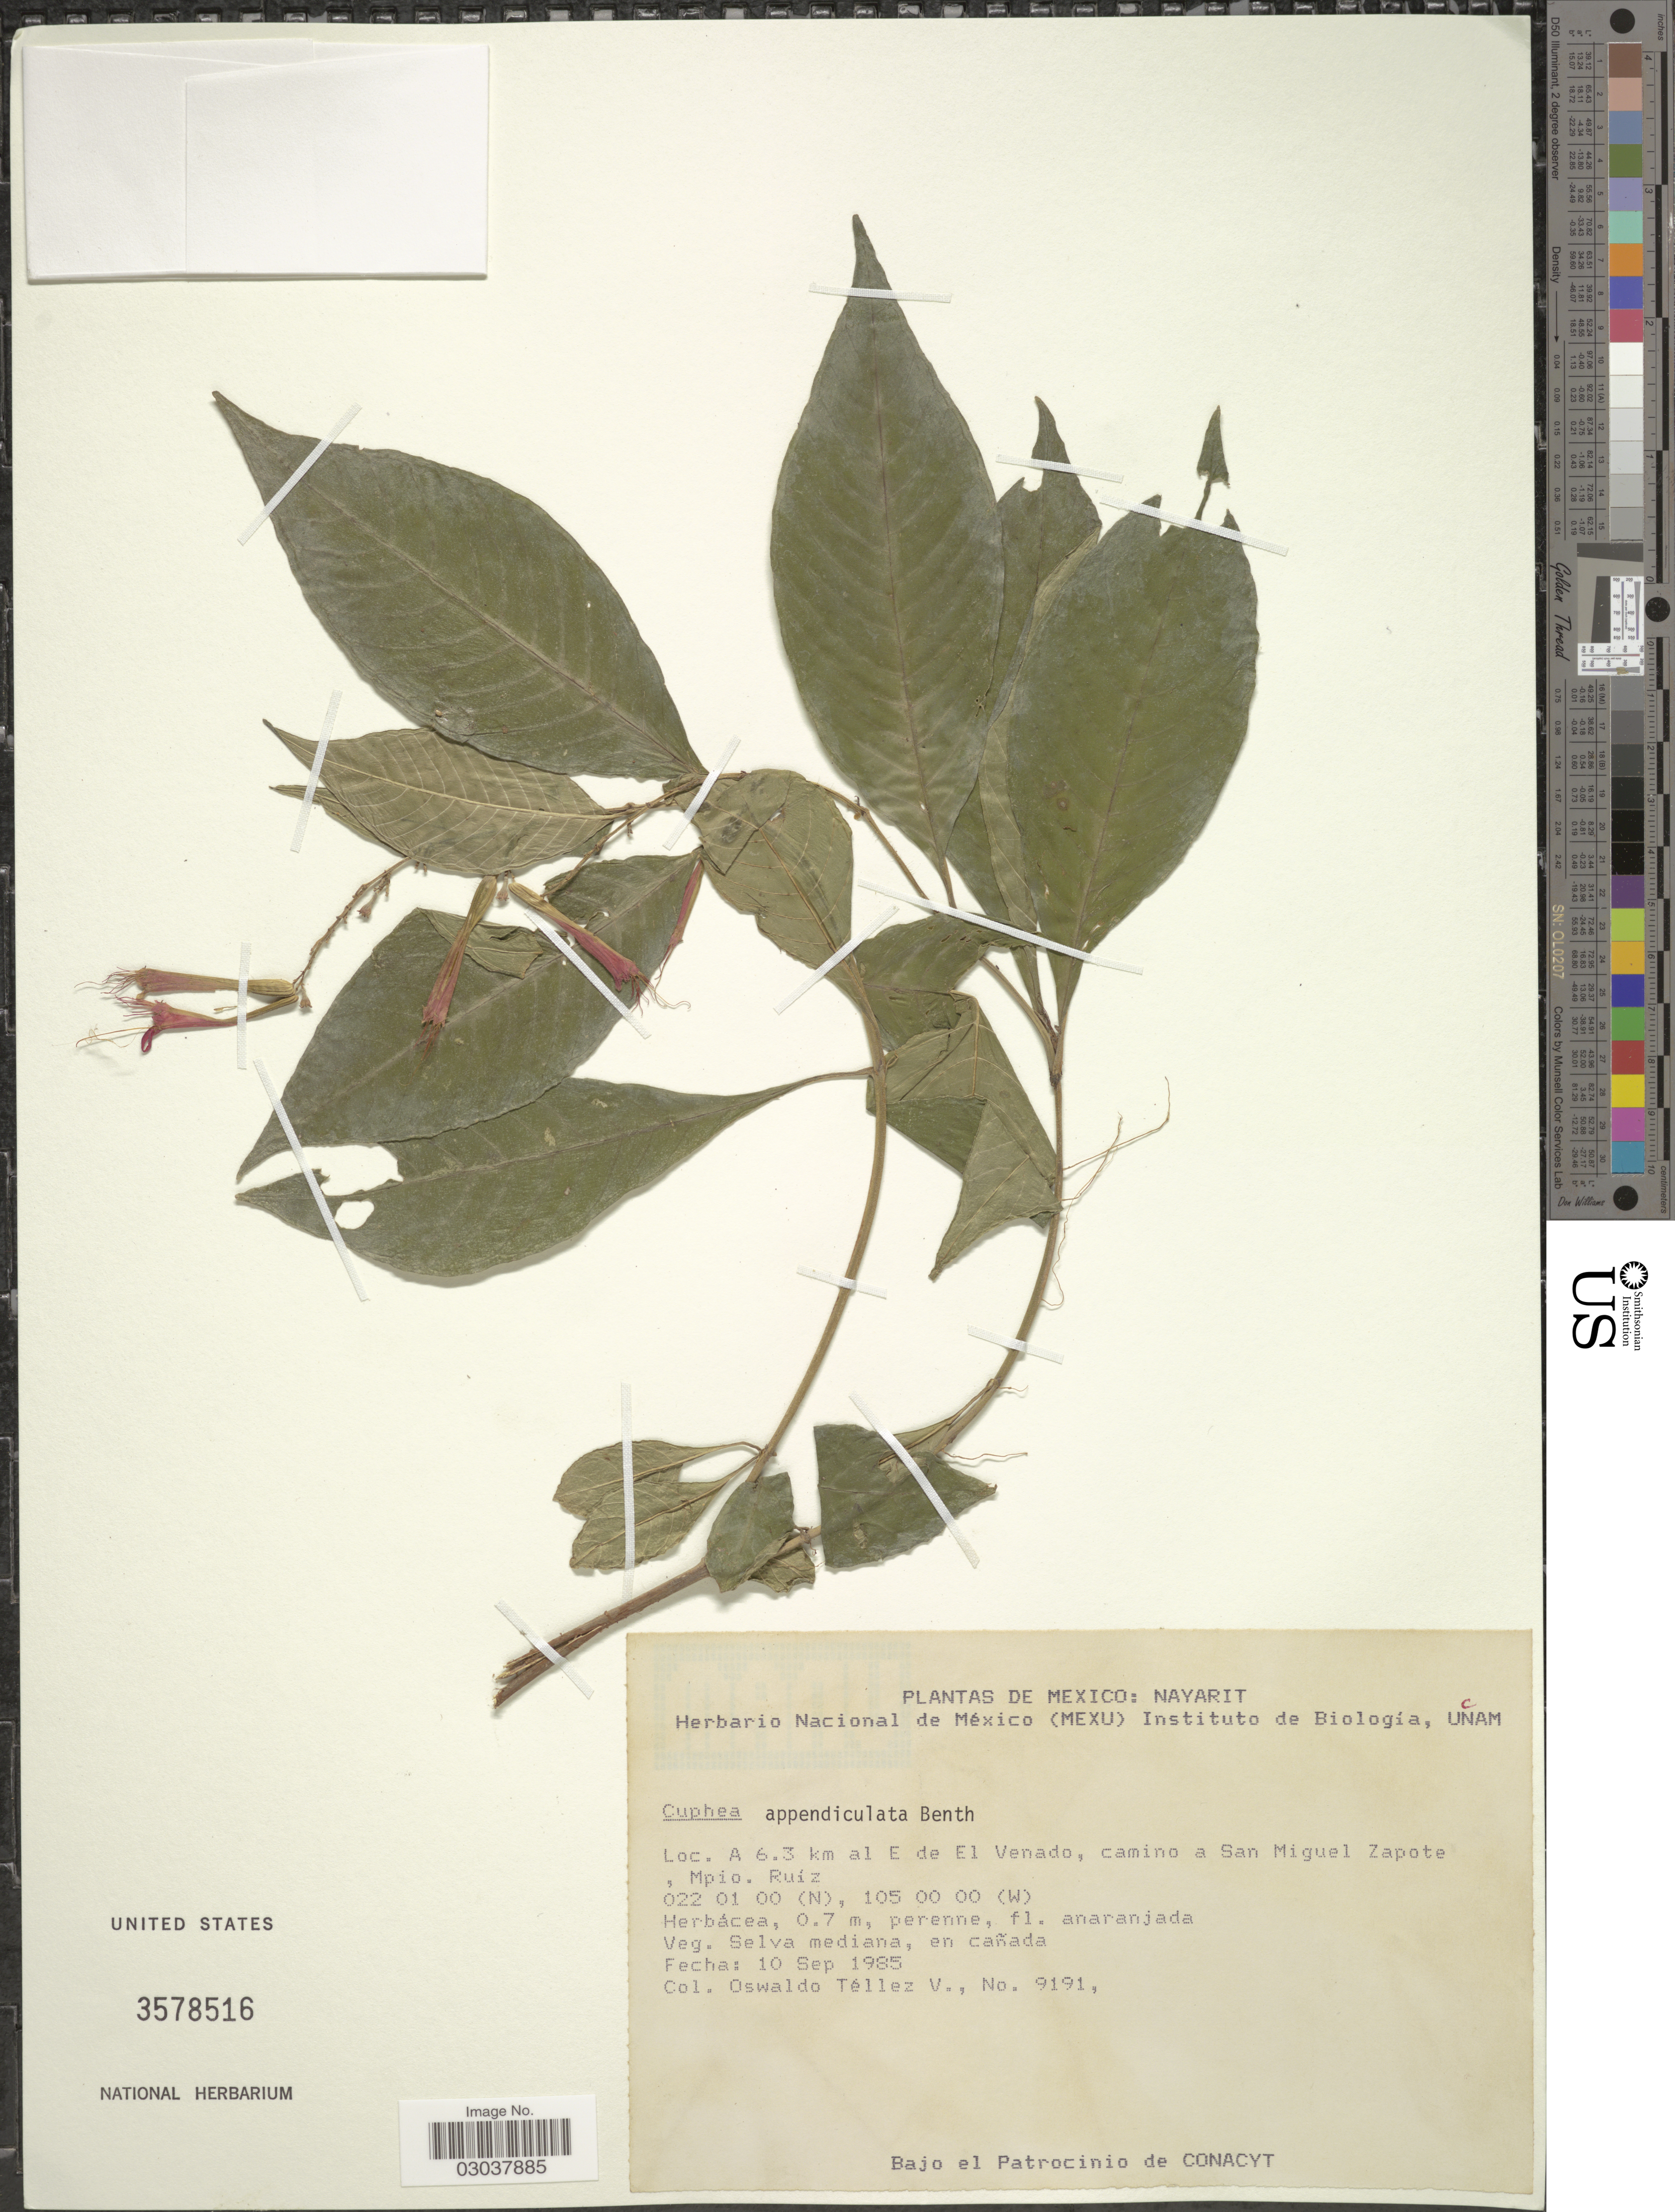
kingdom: Plantae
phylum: Tracheophyta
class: Magnoliopsida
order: Myrtales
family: Lythraceae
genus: Cuphea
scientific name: Cuphea appendiculata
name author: Benth.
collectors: O. Téllez V.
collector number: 9191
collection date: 1985-09-10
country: Mexico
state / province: Nayarit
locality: A 6.3 km al E de El Venado, camino a San Miguel Zapote, Mpio. Ruíz.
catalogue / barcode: US 3578516